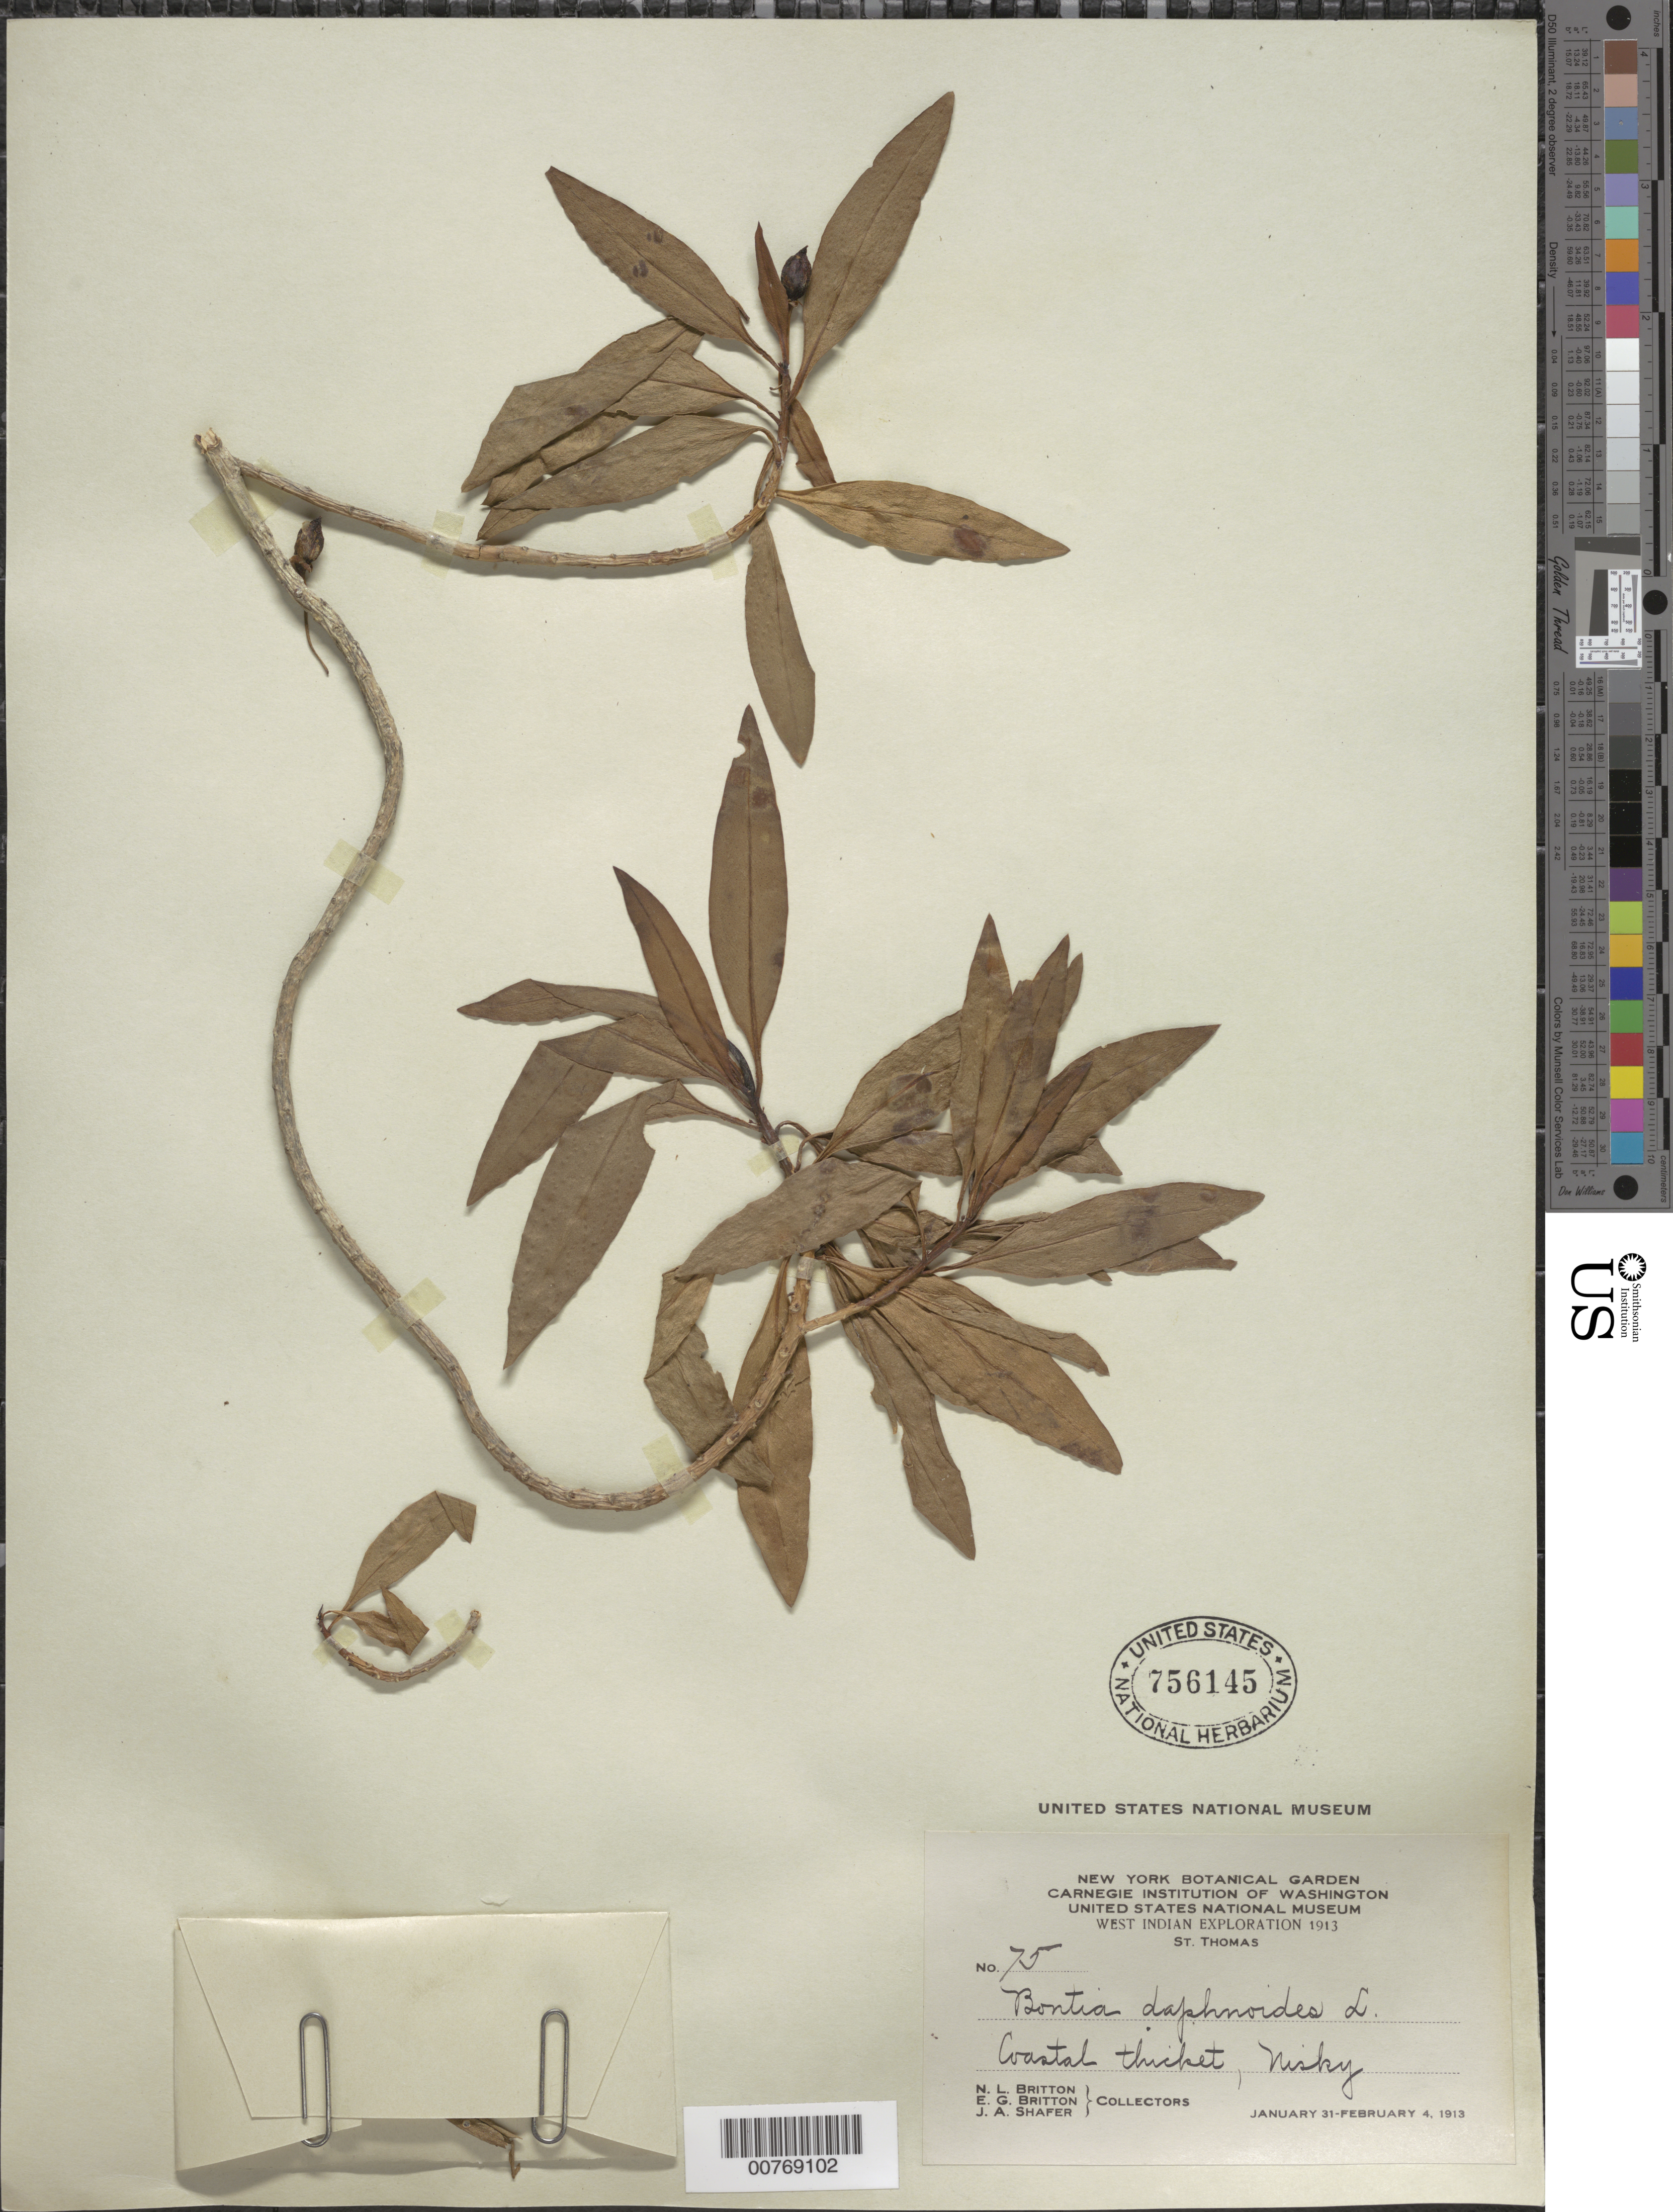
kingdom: Plantae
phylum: Tracheophyta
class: Magnoliopsida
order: Lamiales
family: Scrophulariaceae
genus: Bontia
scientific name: Bontia daphnoides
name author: L.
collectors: N. Britton, E. G. Britton & J. A. Shafer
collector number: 75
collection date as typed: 31 Jan 1913 to 04 Feb 1913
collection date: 1913-01-31/1913-02-04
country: U.S. Virgin Islands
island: St. Thomas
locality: Misky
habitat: Coastal thicket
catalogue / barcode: US 756145